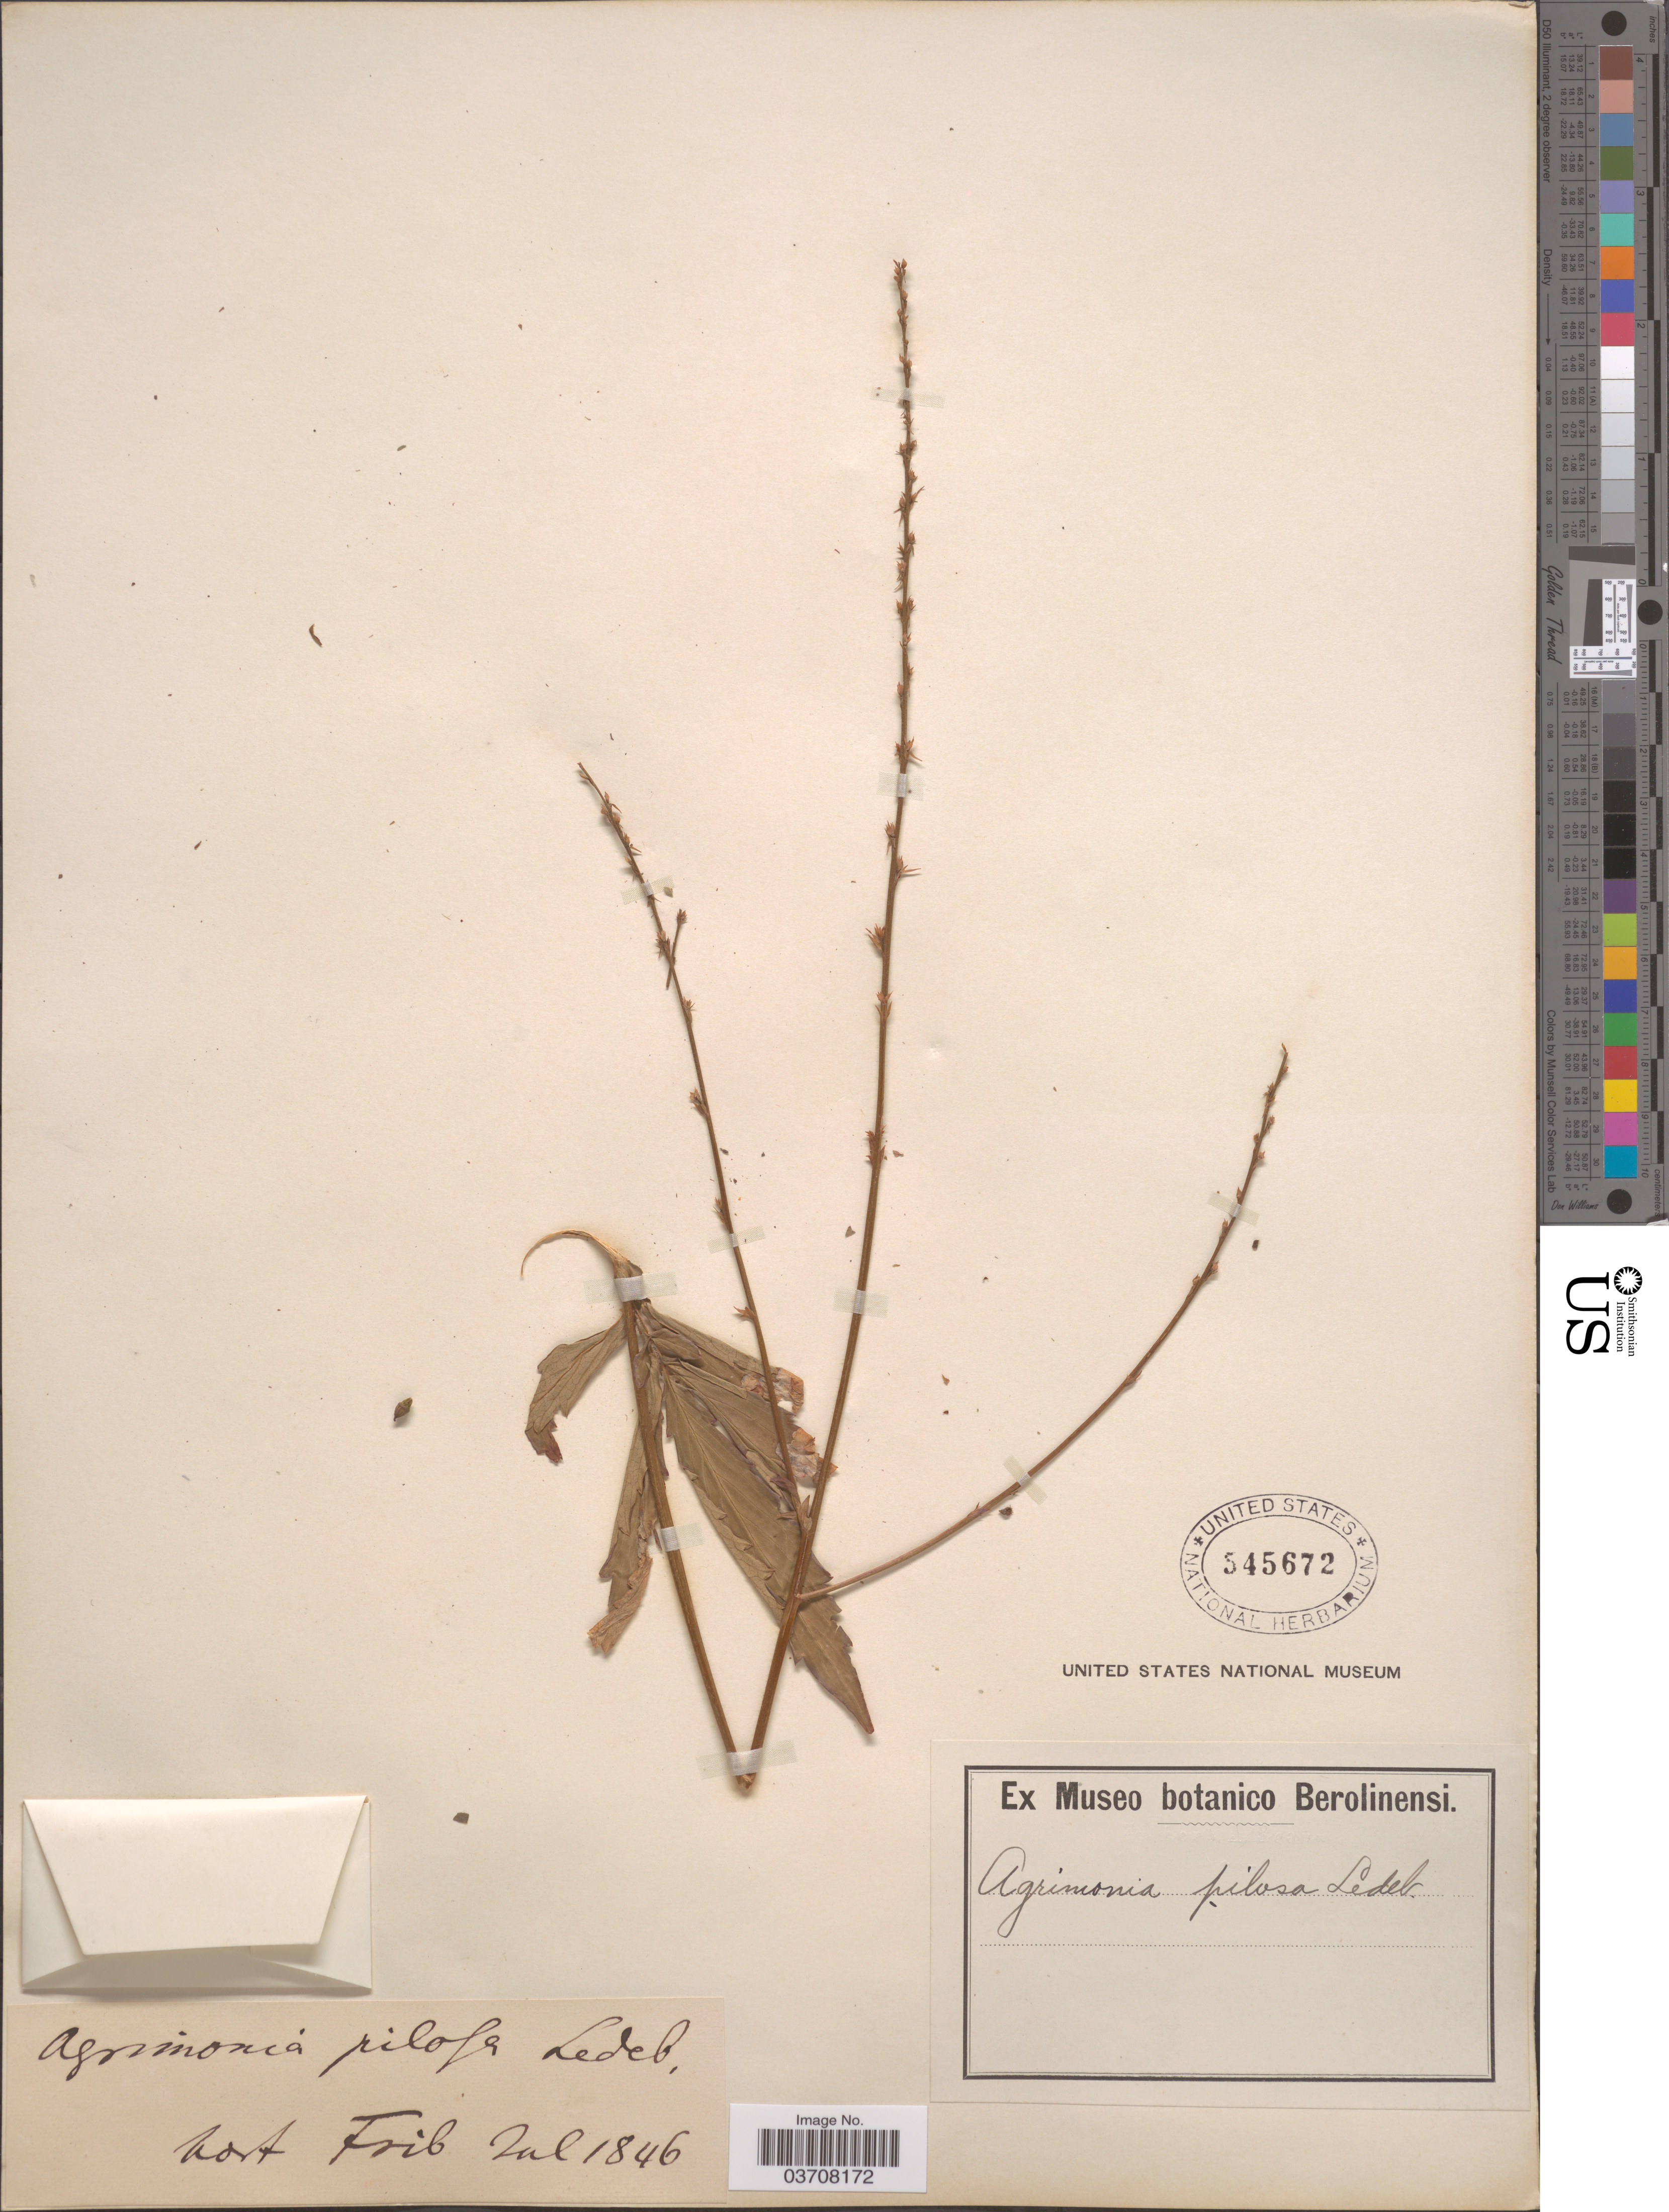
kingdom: Plantae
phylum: Tracheophyta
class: Magnoliopsida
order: Rosales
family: Rosaceae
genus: Agrimonia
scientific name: Agrimonia pilosa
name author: Ledeb.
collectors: Hort. Frib.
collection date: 1846-07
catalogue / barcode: US 545672